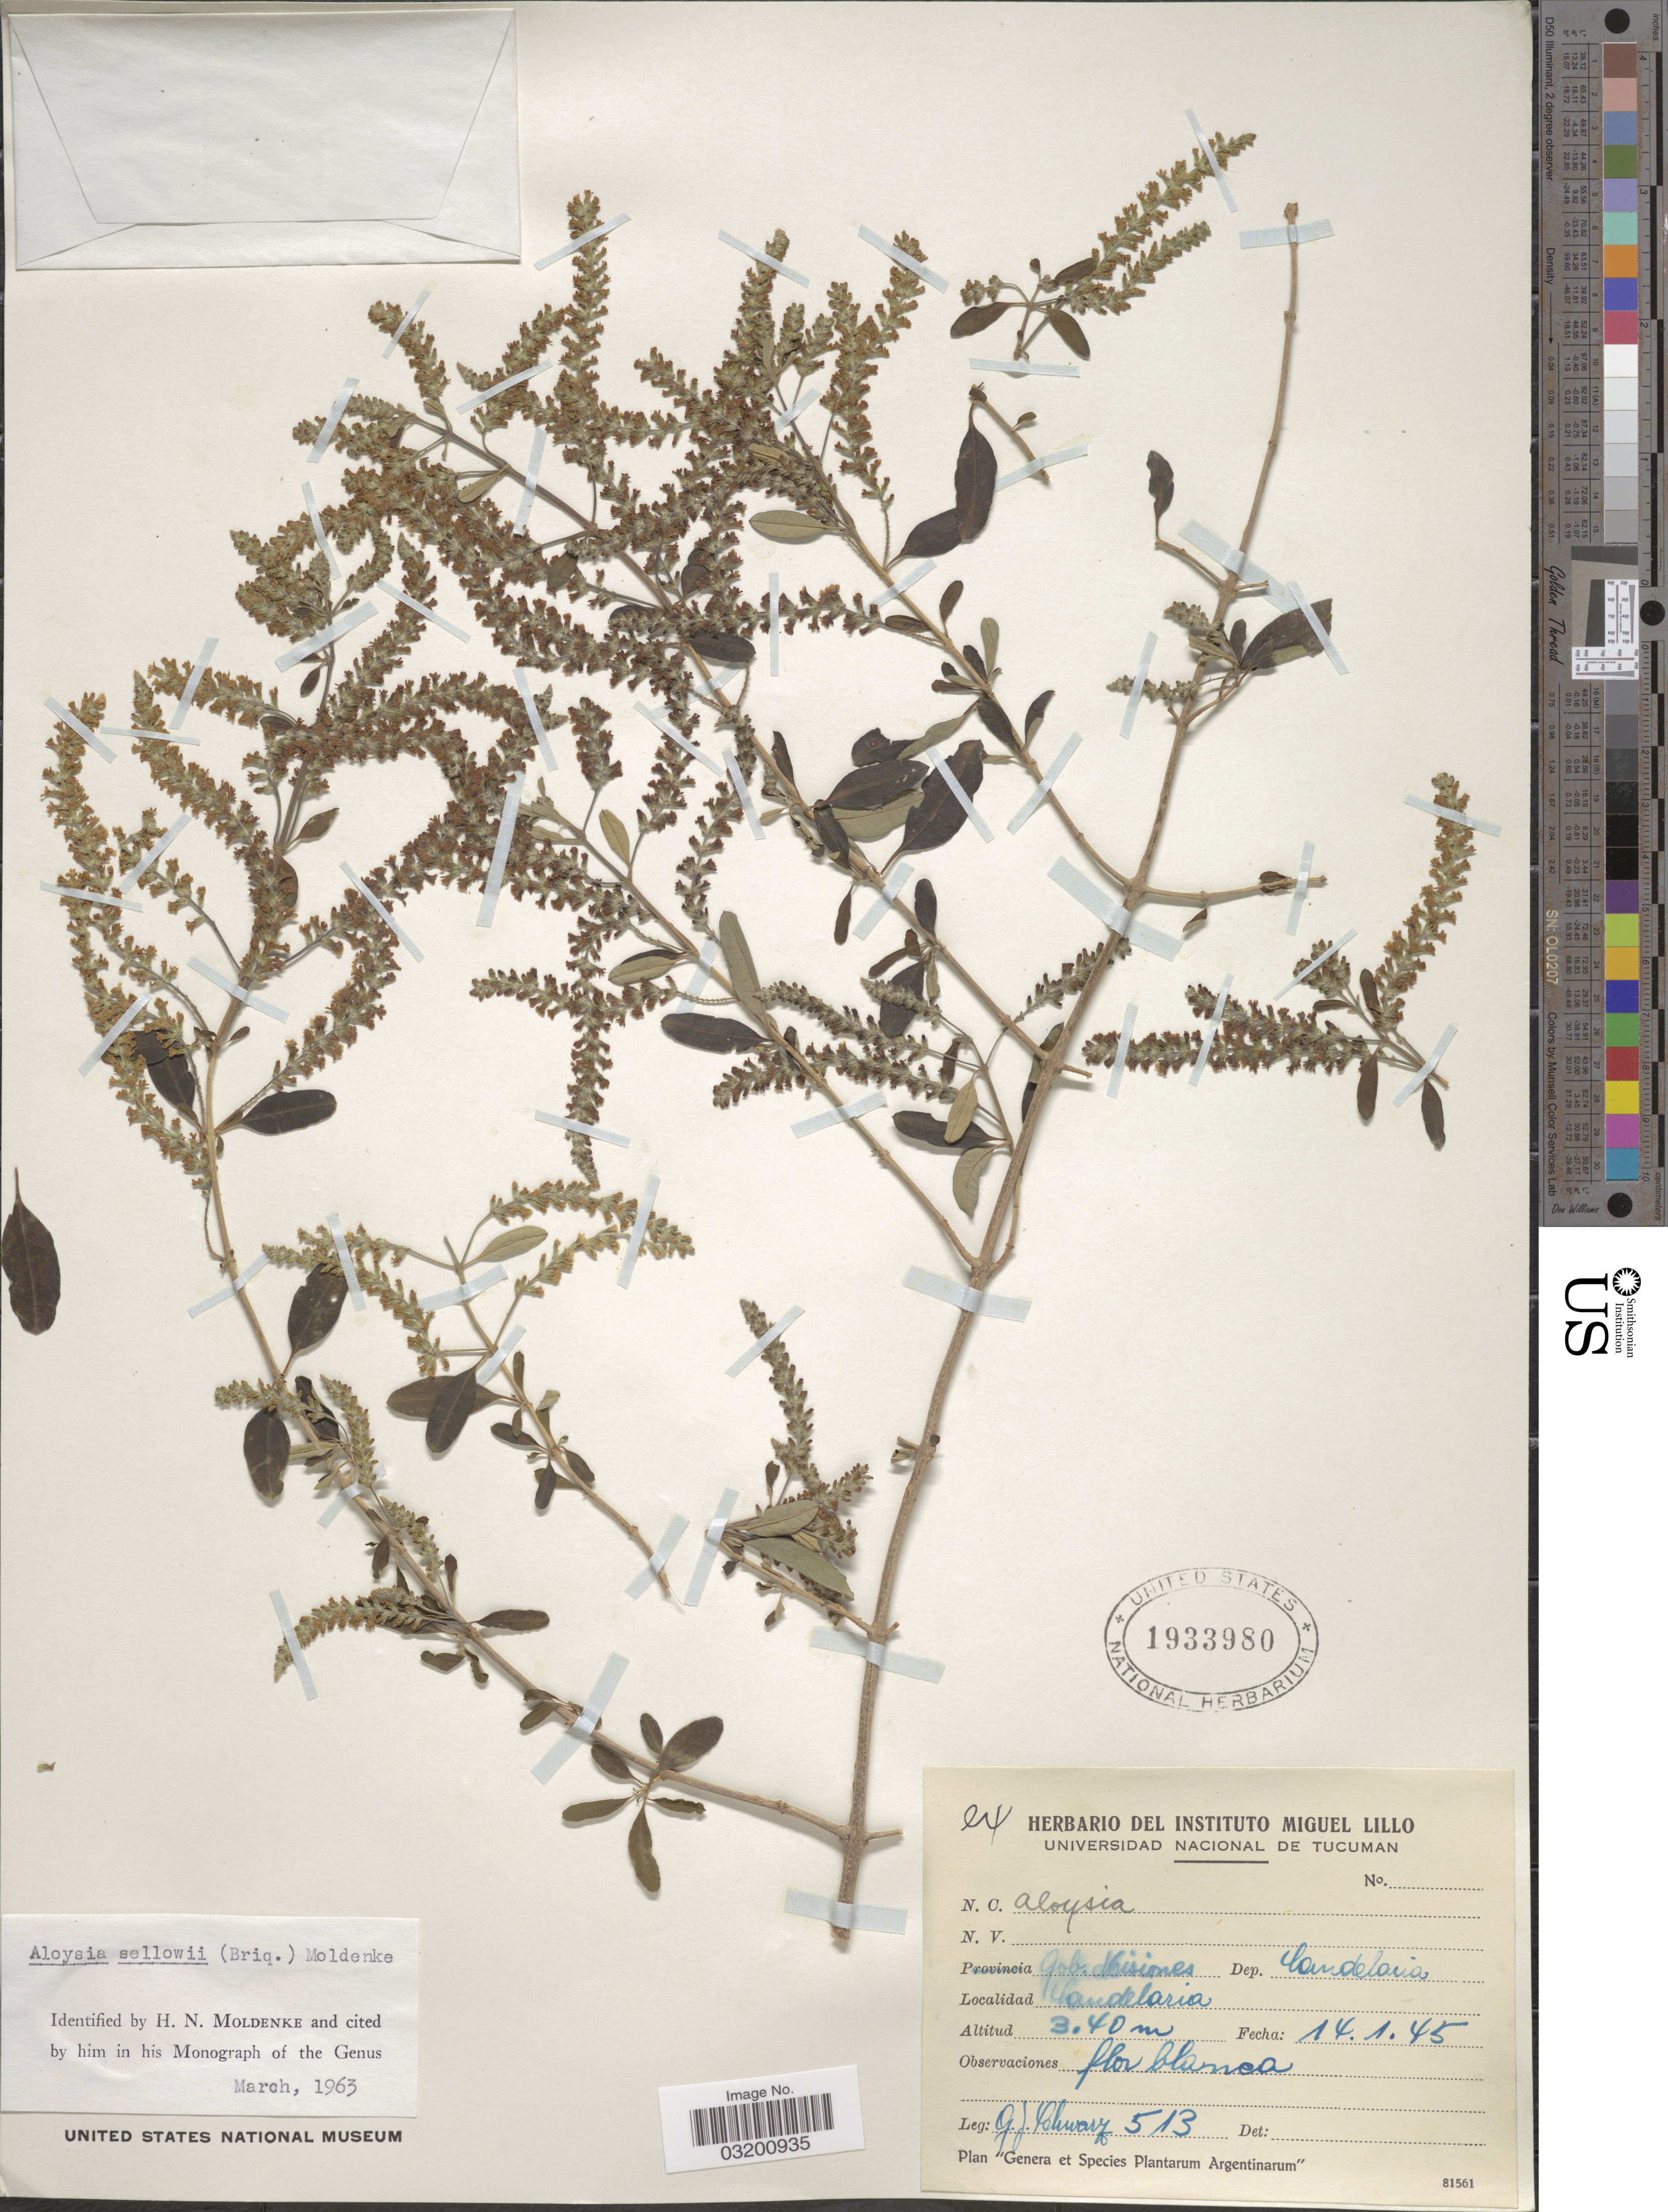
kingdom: Plantae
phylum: Tracheophyta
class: Magnoliopsida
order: Lamiales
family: Verbenaceae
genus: Aloysia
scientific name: Aloysia sellowii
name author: (Briq.) Moldenke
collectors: G. J. Schwarz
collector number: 513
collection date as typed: Transcribed d/m/y: 14/1/45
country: Argentina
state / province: Misiones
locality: Gob. Misiones, Dep. Candelaria, Candelaria.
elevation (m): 3.4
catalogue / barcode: US 1933980